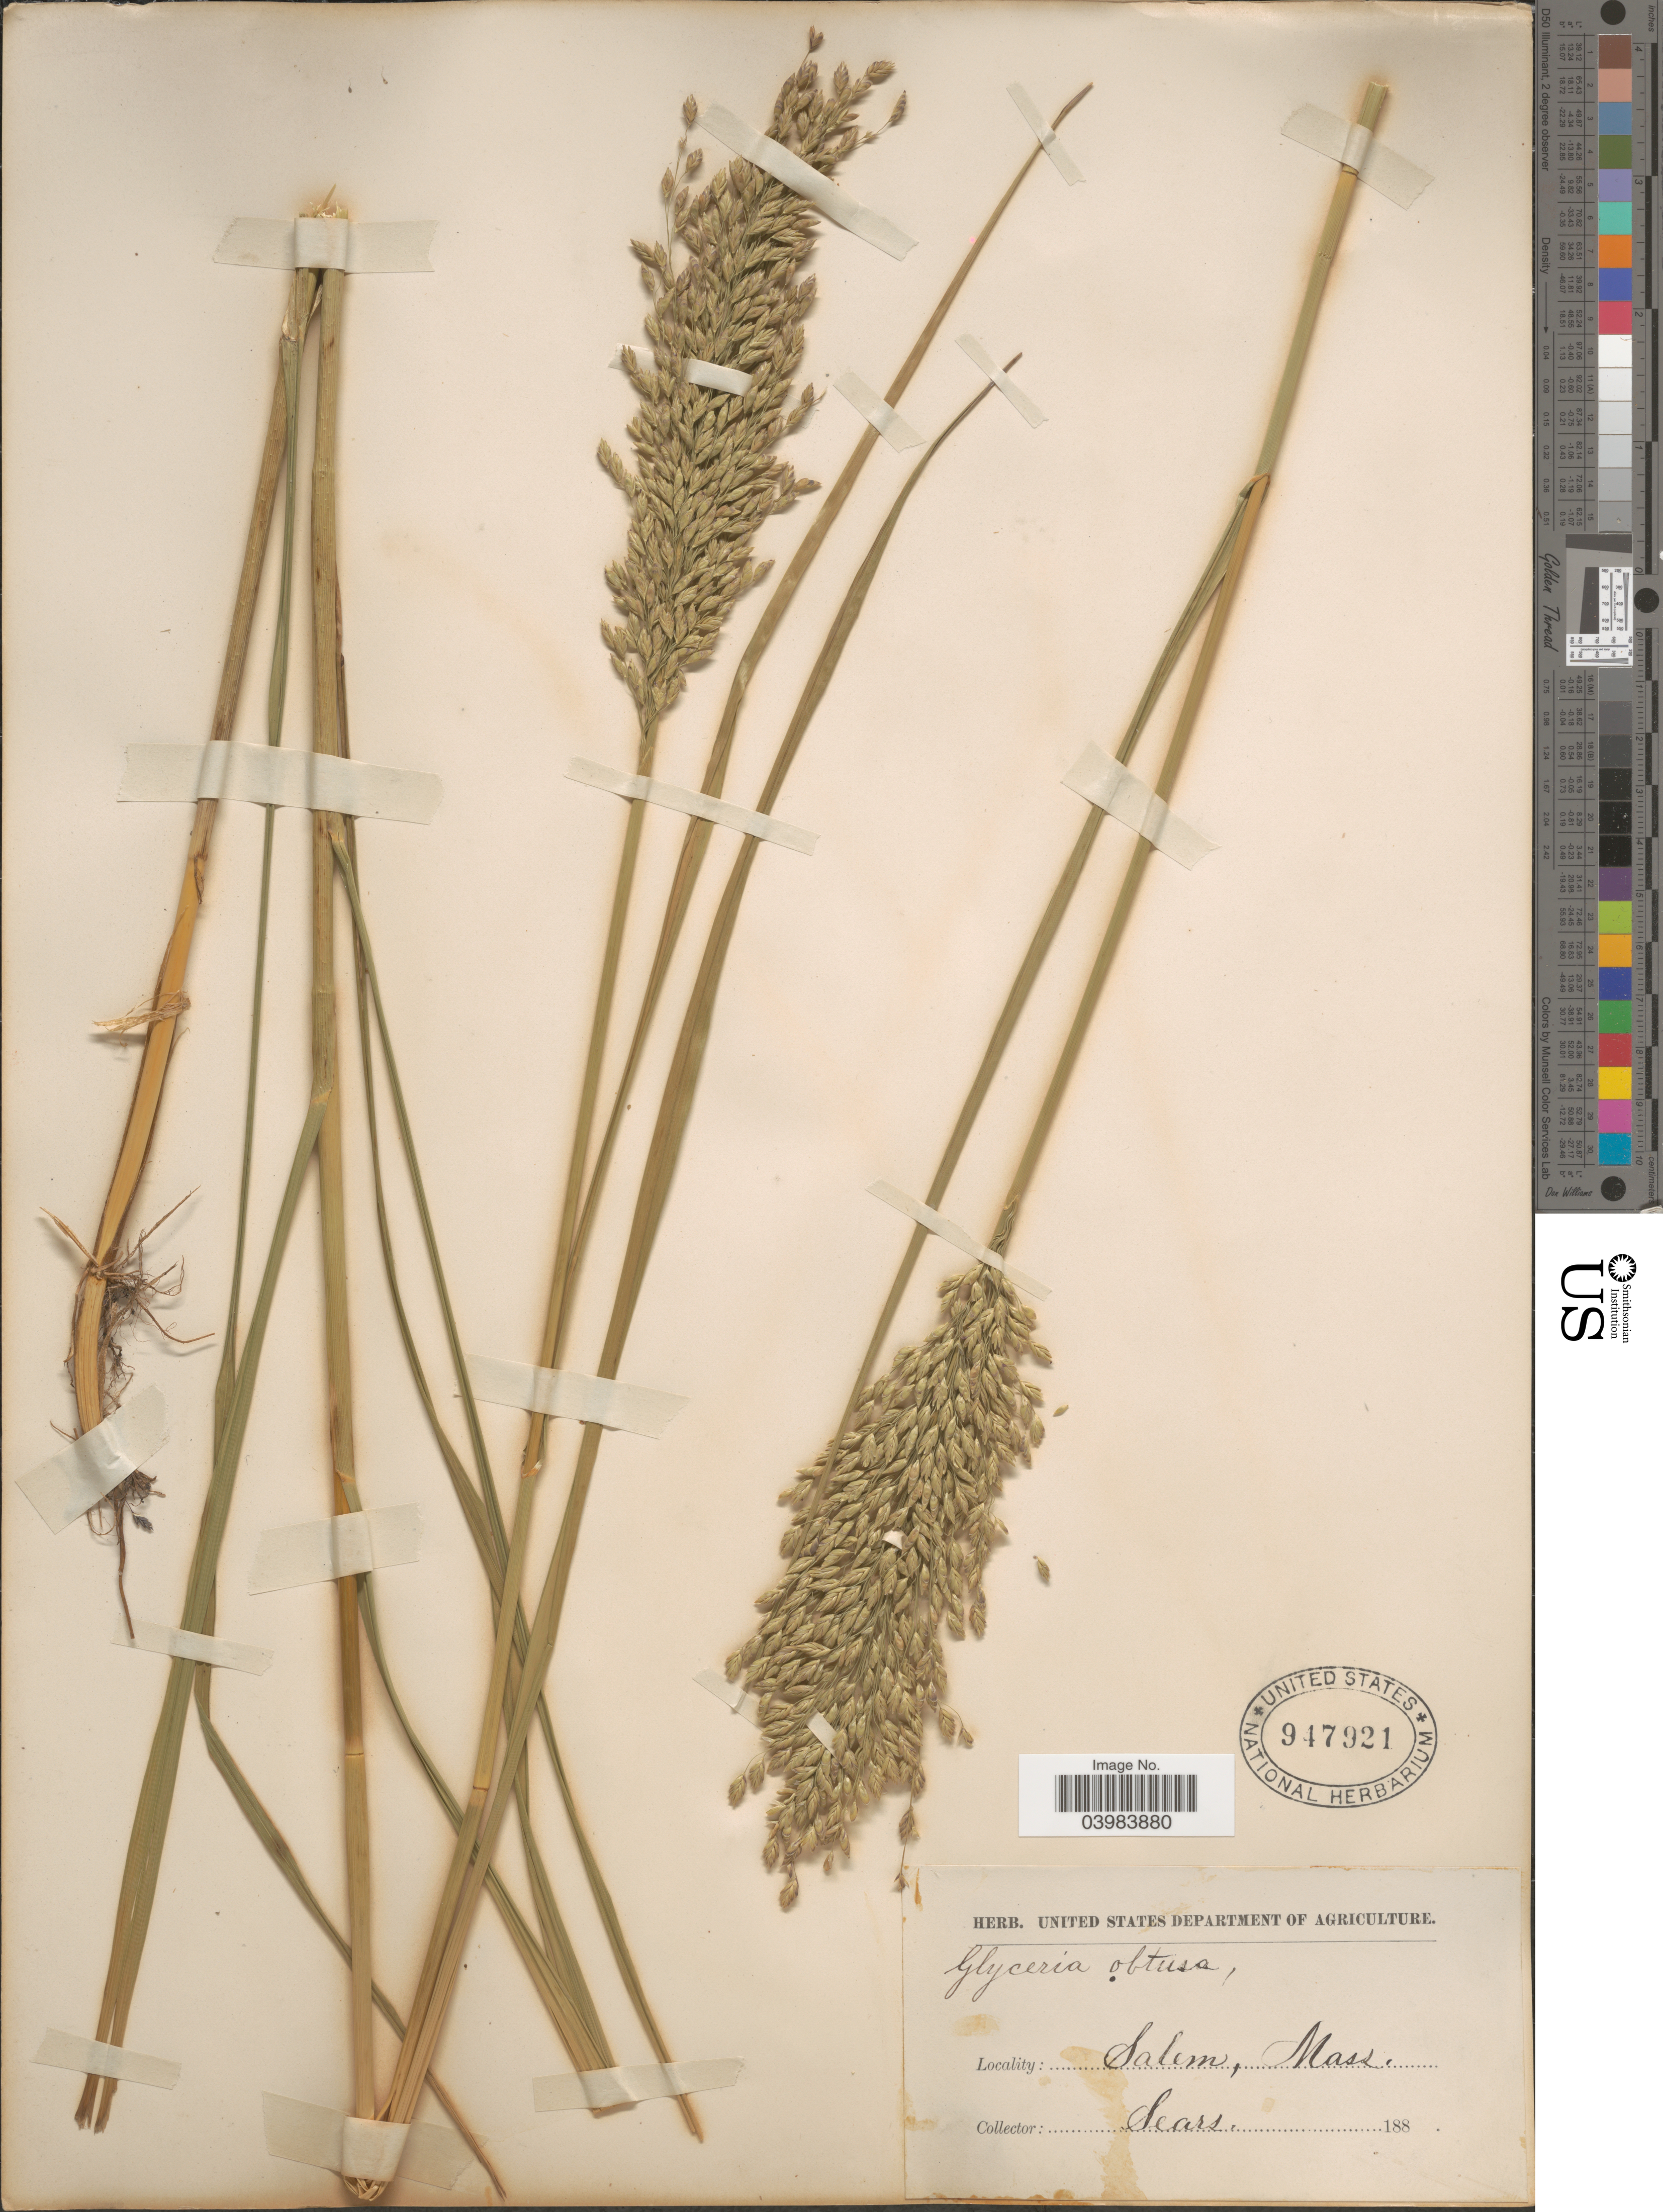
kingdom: Plantae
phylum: Tracheophyta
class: Liliopsida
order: Poales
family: Poaceae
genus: Glyceria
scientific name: Glyceria obtusa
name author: (Muhl.) Trin.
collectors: Sears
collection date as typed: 188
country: United States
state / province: Massachusetts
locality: Salem.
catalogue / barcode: US 947921